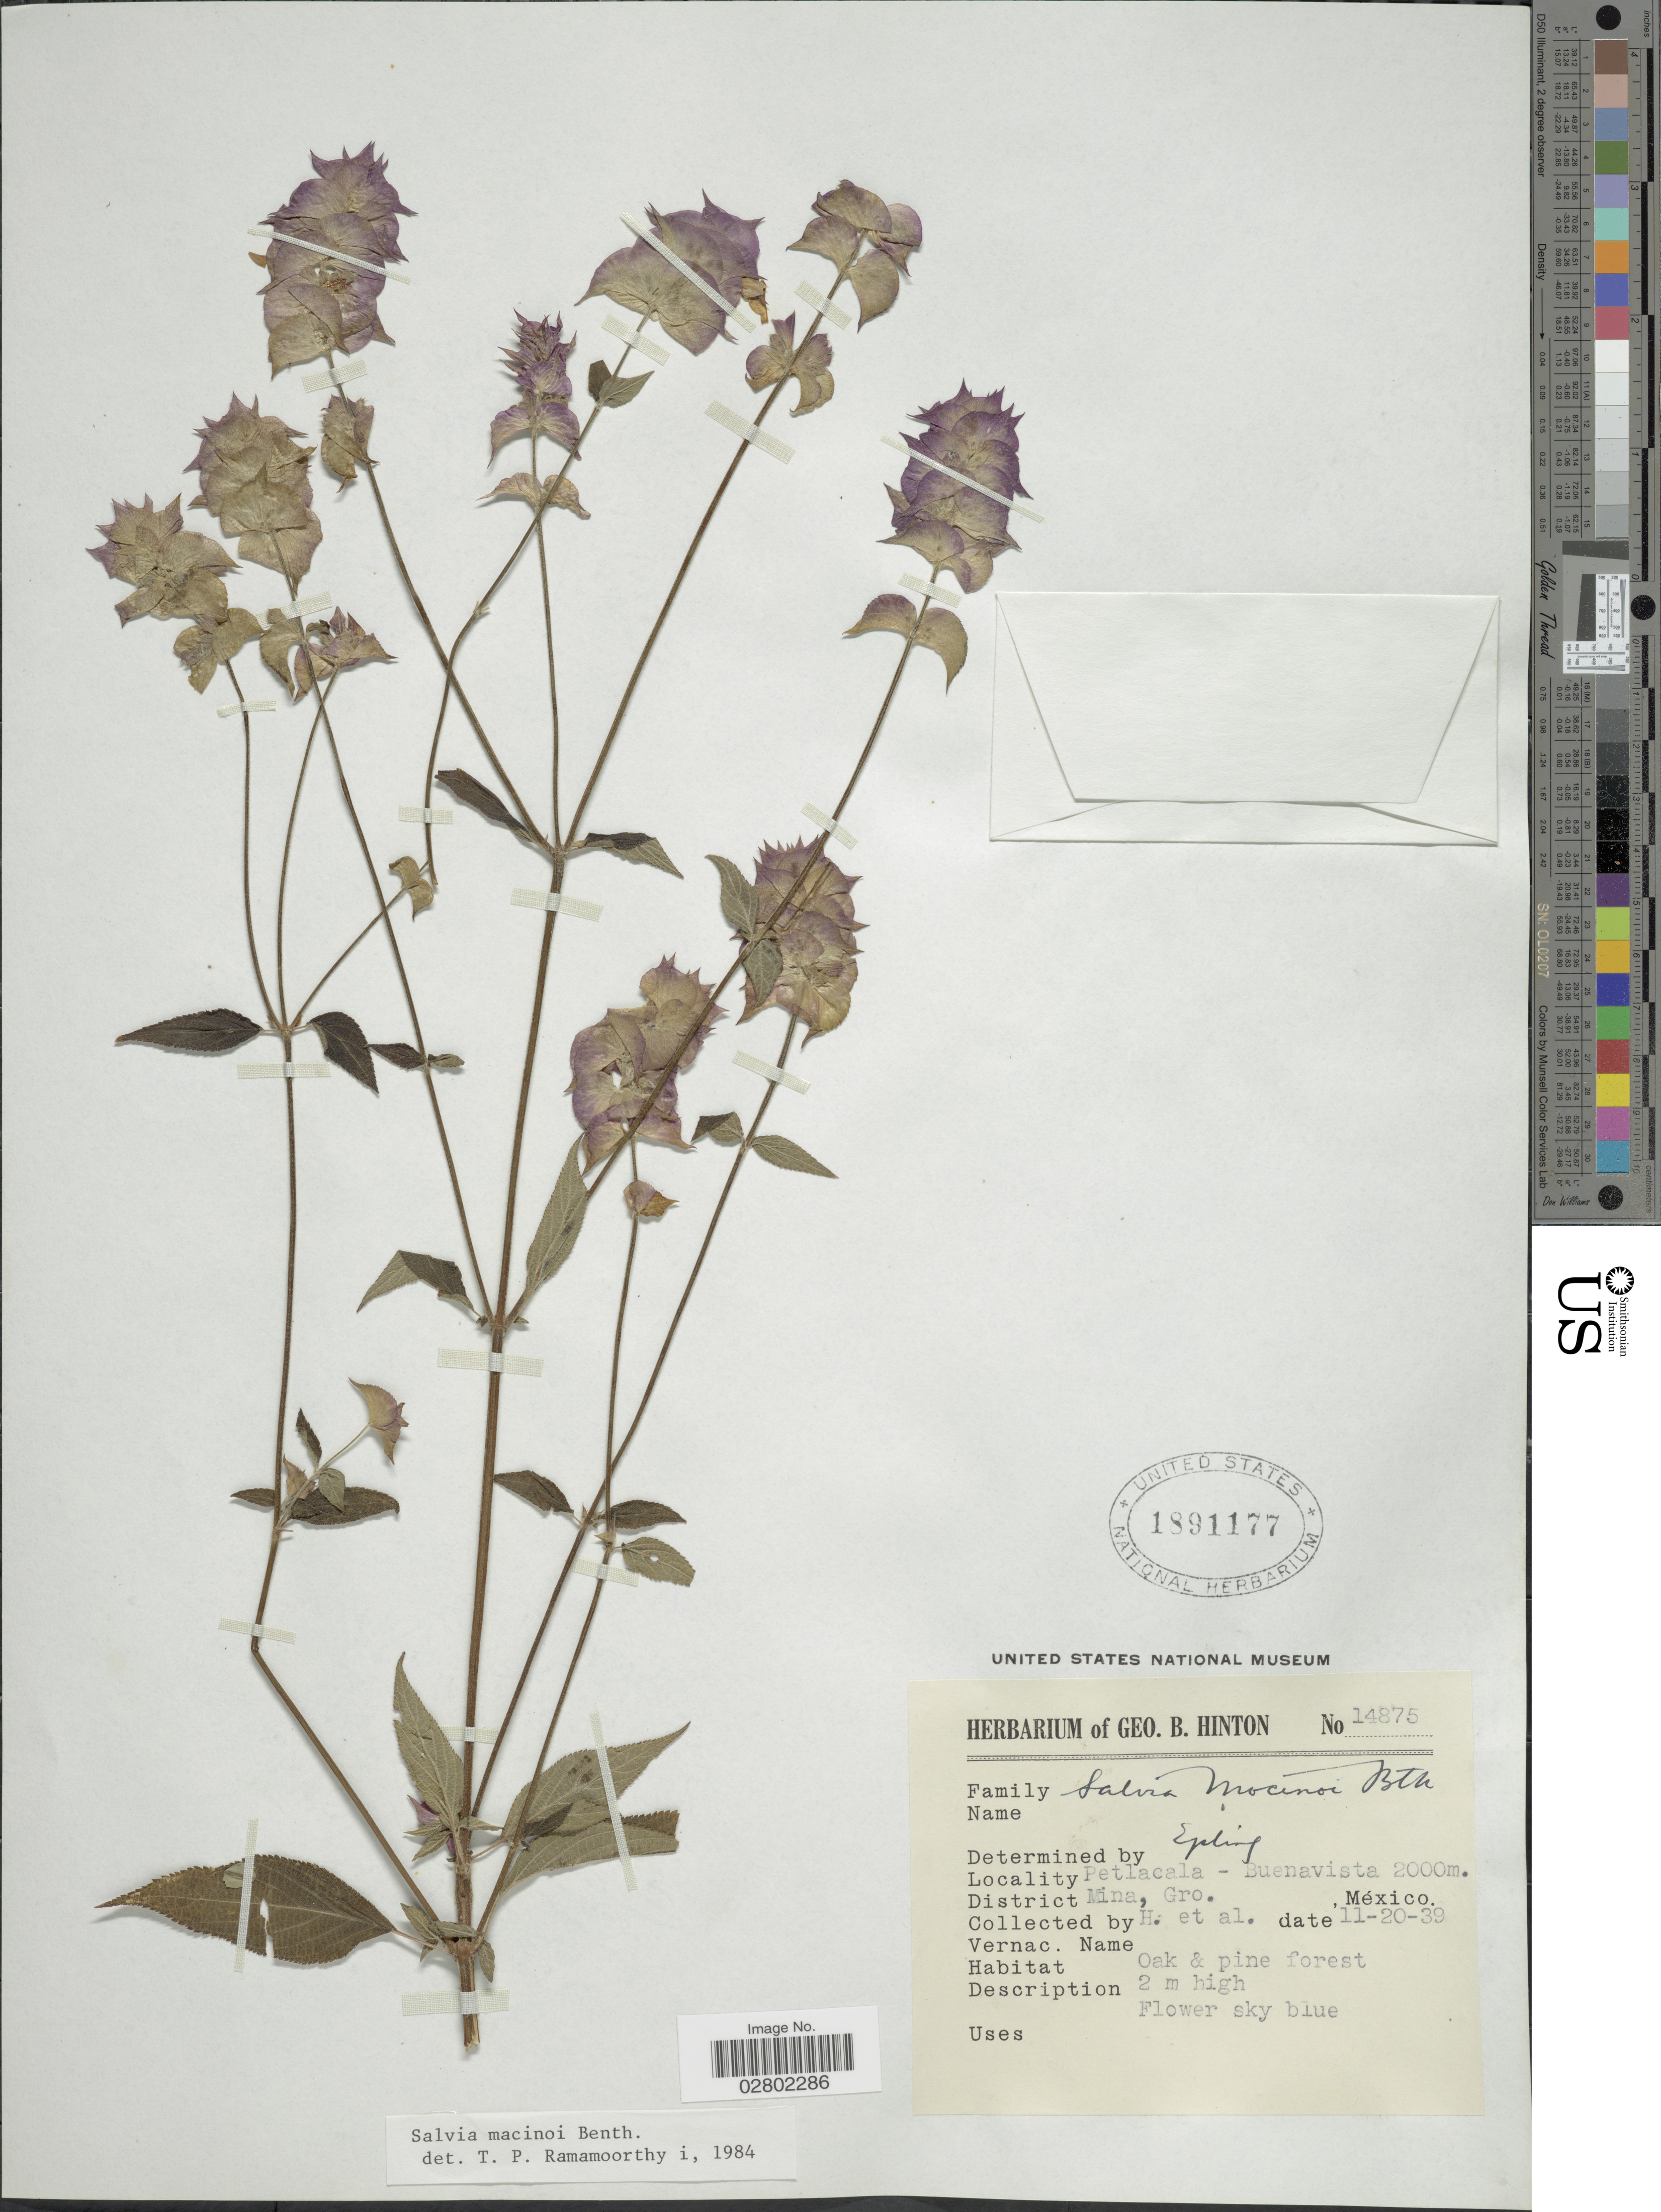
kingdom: Plantae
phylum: Tracheophyta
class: Magnoliopsida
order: Lamiales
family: Lamiaceae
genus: Salvia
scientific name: Salvia mocinoi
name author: Benth.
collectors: G. B. Hinton & et al.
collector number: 14875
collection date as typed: Transcribed d/m/y: 20/11/39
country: Mexico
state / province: Guerrero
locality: Petlacala - Buenavista, District Mina, Gro.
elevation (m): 2000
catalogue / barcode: US 1891177